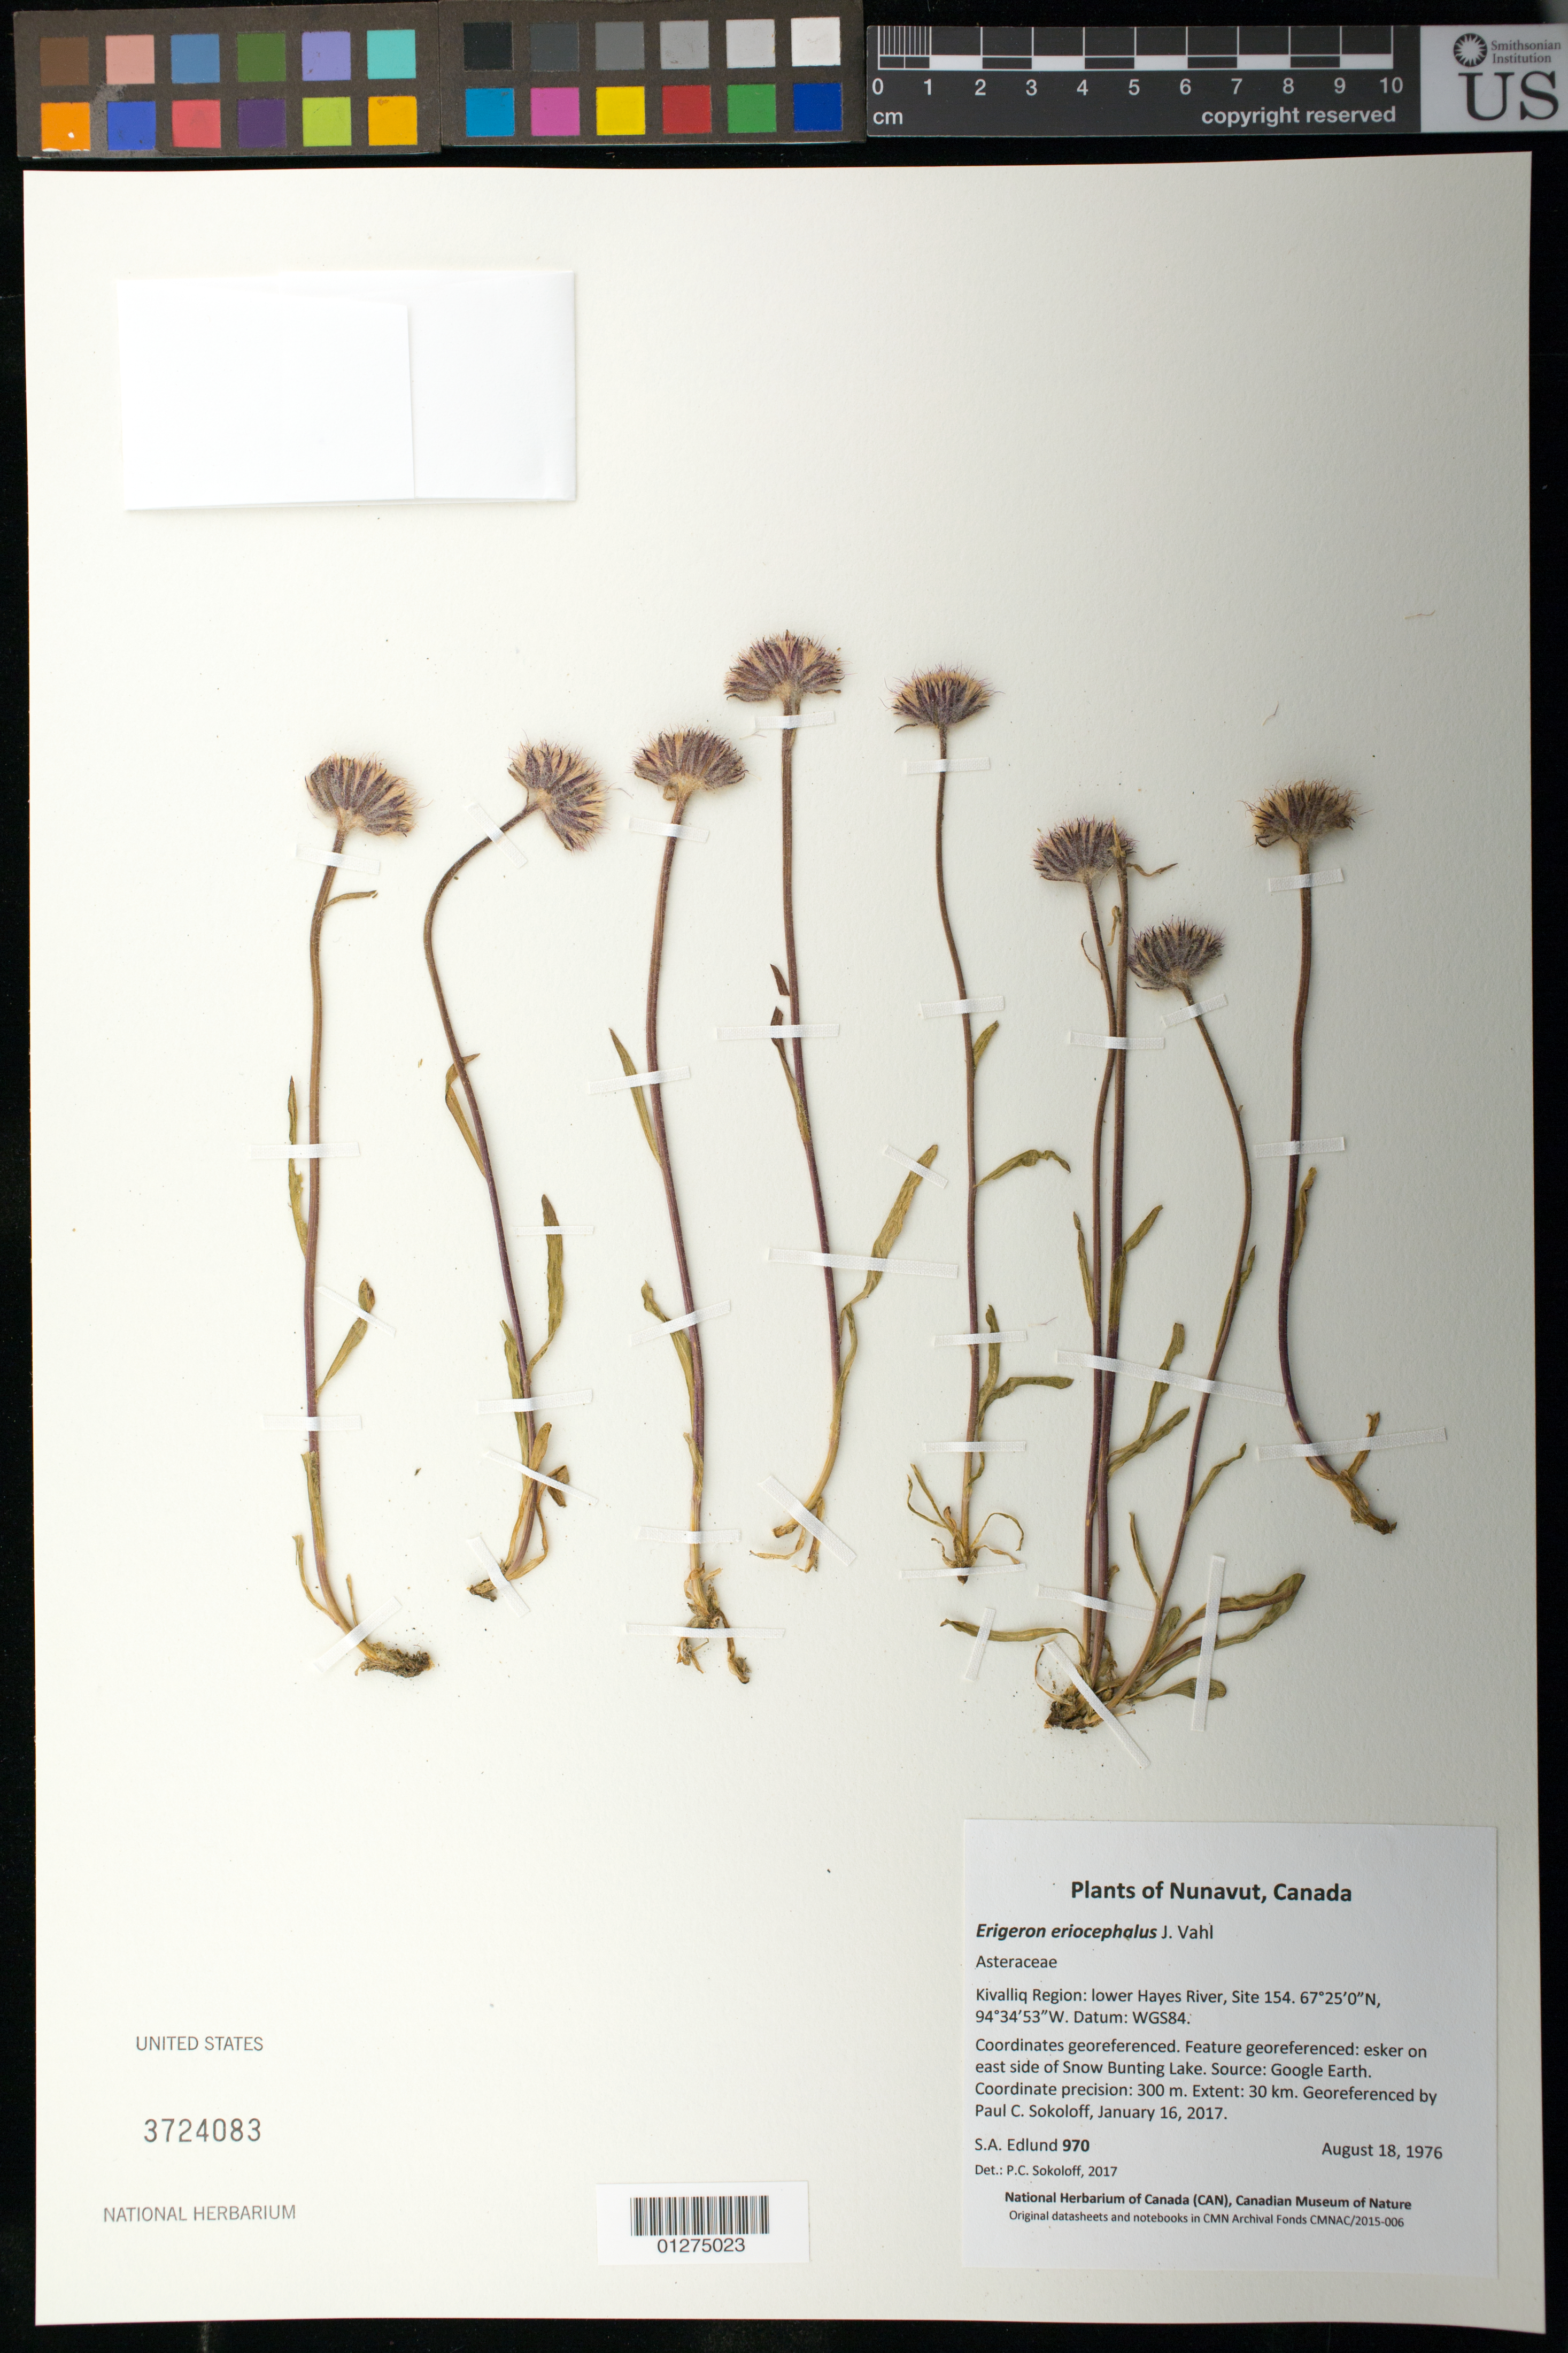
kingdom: Plantae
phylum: Tracheophyta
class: Magnoliopsida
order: Asterales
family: Asteraceae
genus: Erigeron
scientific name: Erigeron eriocephalus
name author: J. Vahl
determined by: Sokoloff, P. C.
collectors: S. Edlund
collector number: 970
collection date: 1976-08-18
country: Canada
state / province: Nunavut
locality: Kivalliq Region: lower Hayes River, Site 154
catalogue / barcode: US 3724083